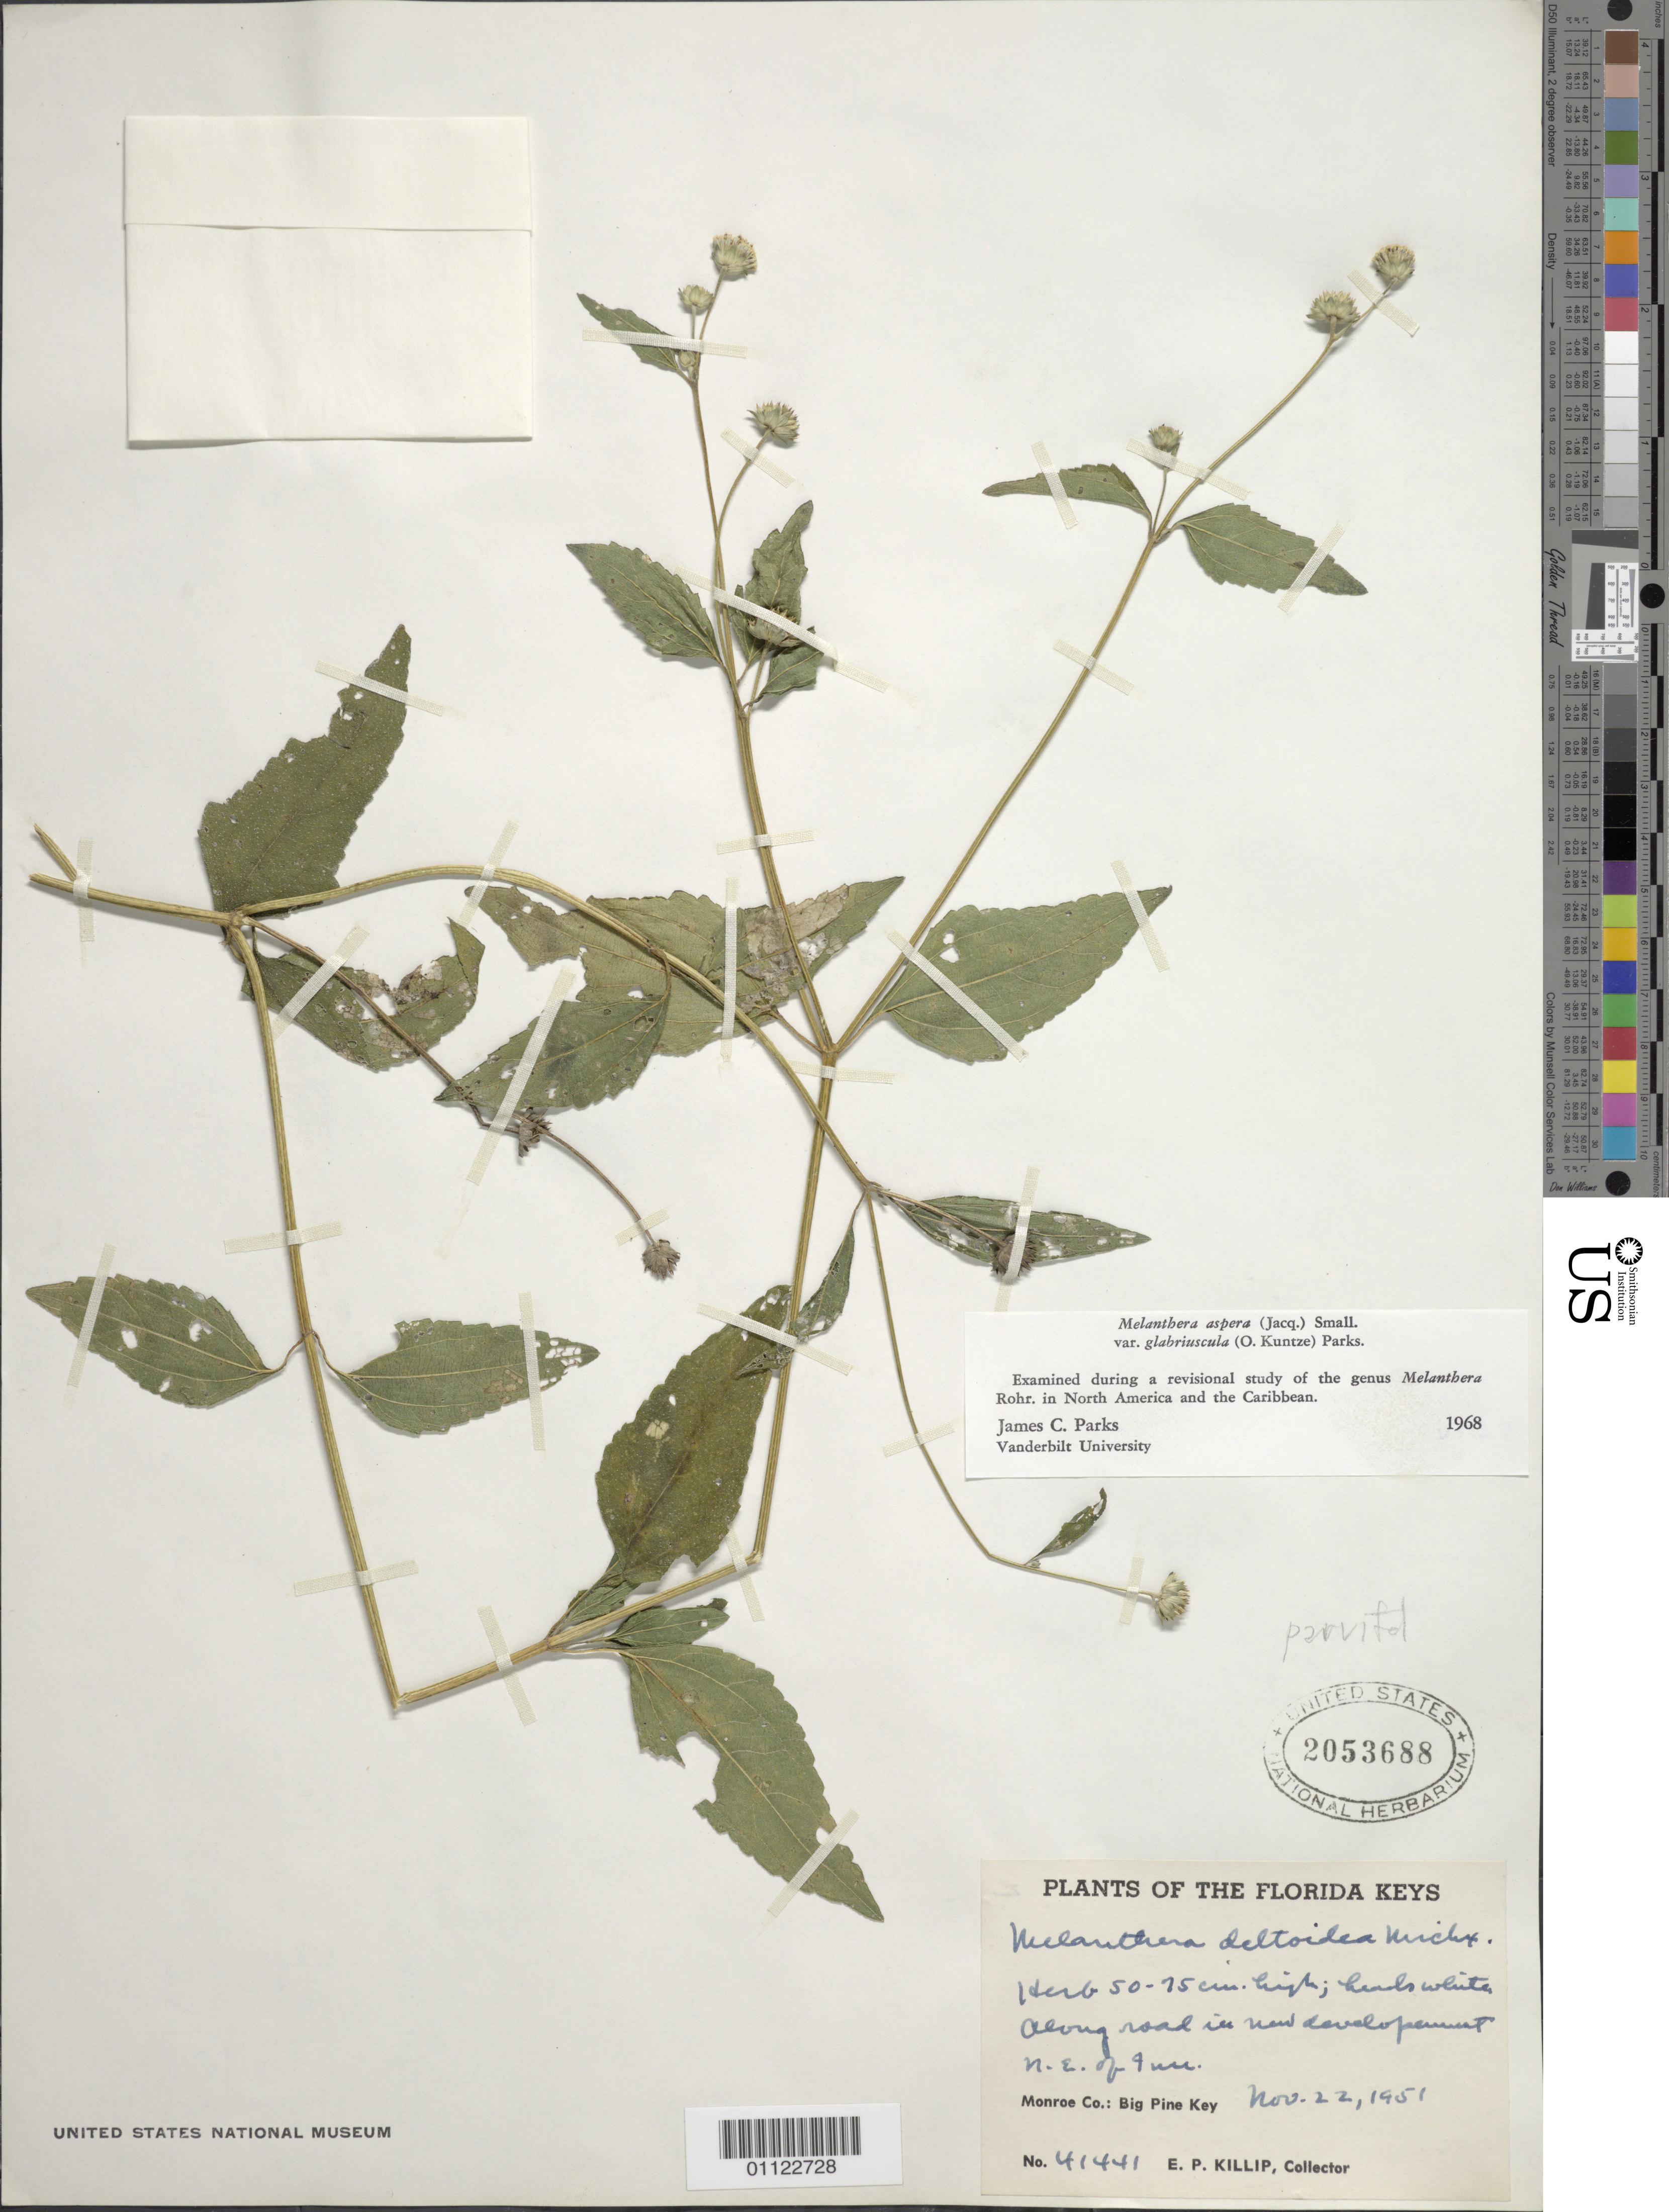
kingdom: Plantae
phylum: Tracheophyta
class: Magnoliopsida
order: Asterales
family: Asteraceae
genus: Melanthera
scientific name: Melanthera parvifolia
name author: Small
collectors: E. P. Killip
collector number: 41441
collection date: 1951-11-22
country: United States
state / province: Florida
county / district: Monroe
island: Big Pine Key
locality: Big Pine Key; along road in new development NE of 4 mi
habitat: roadside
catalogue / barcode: US 2053688